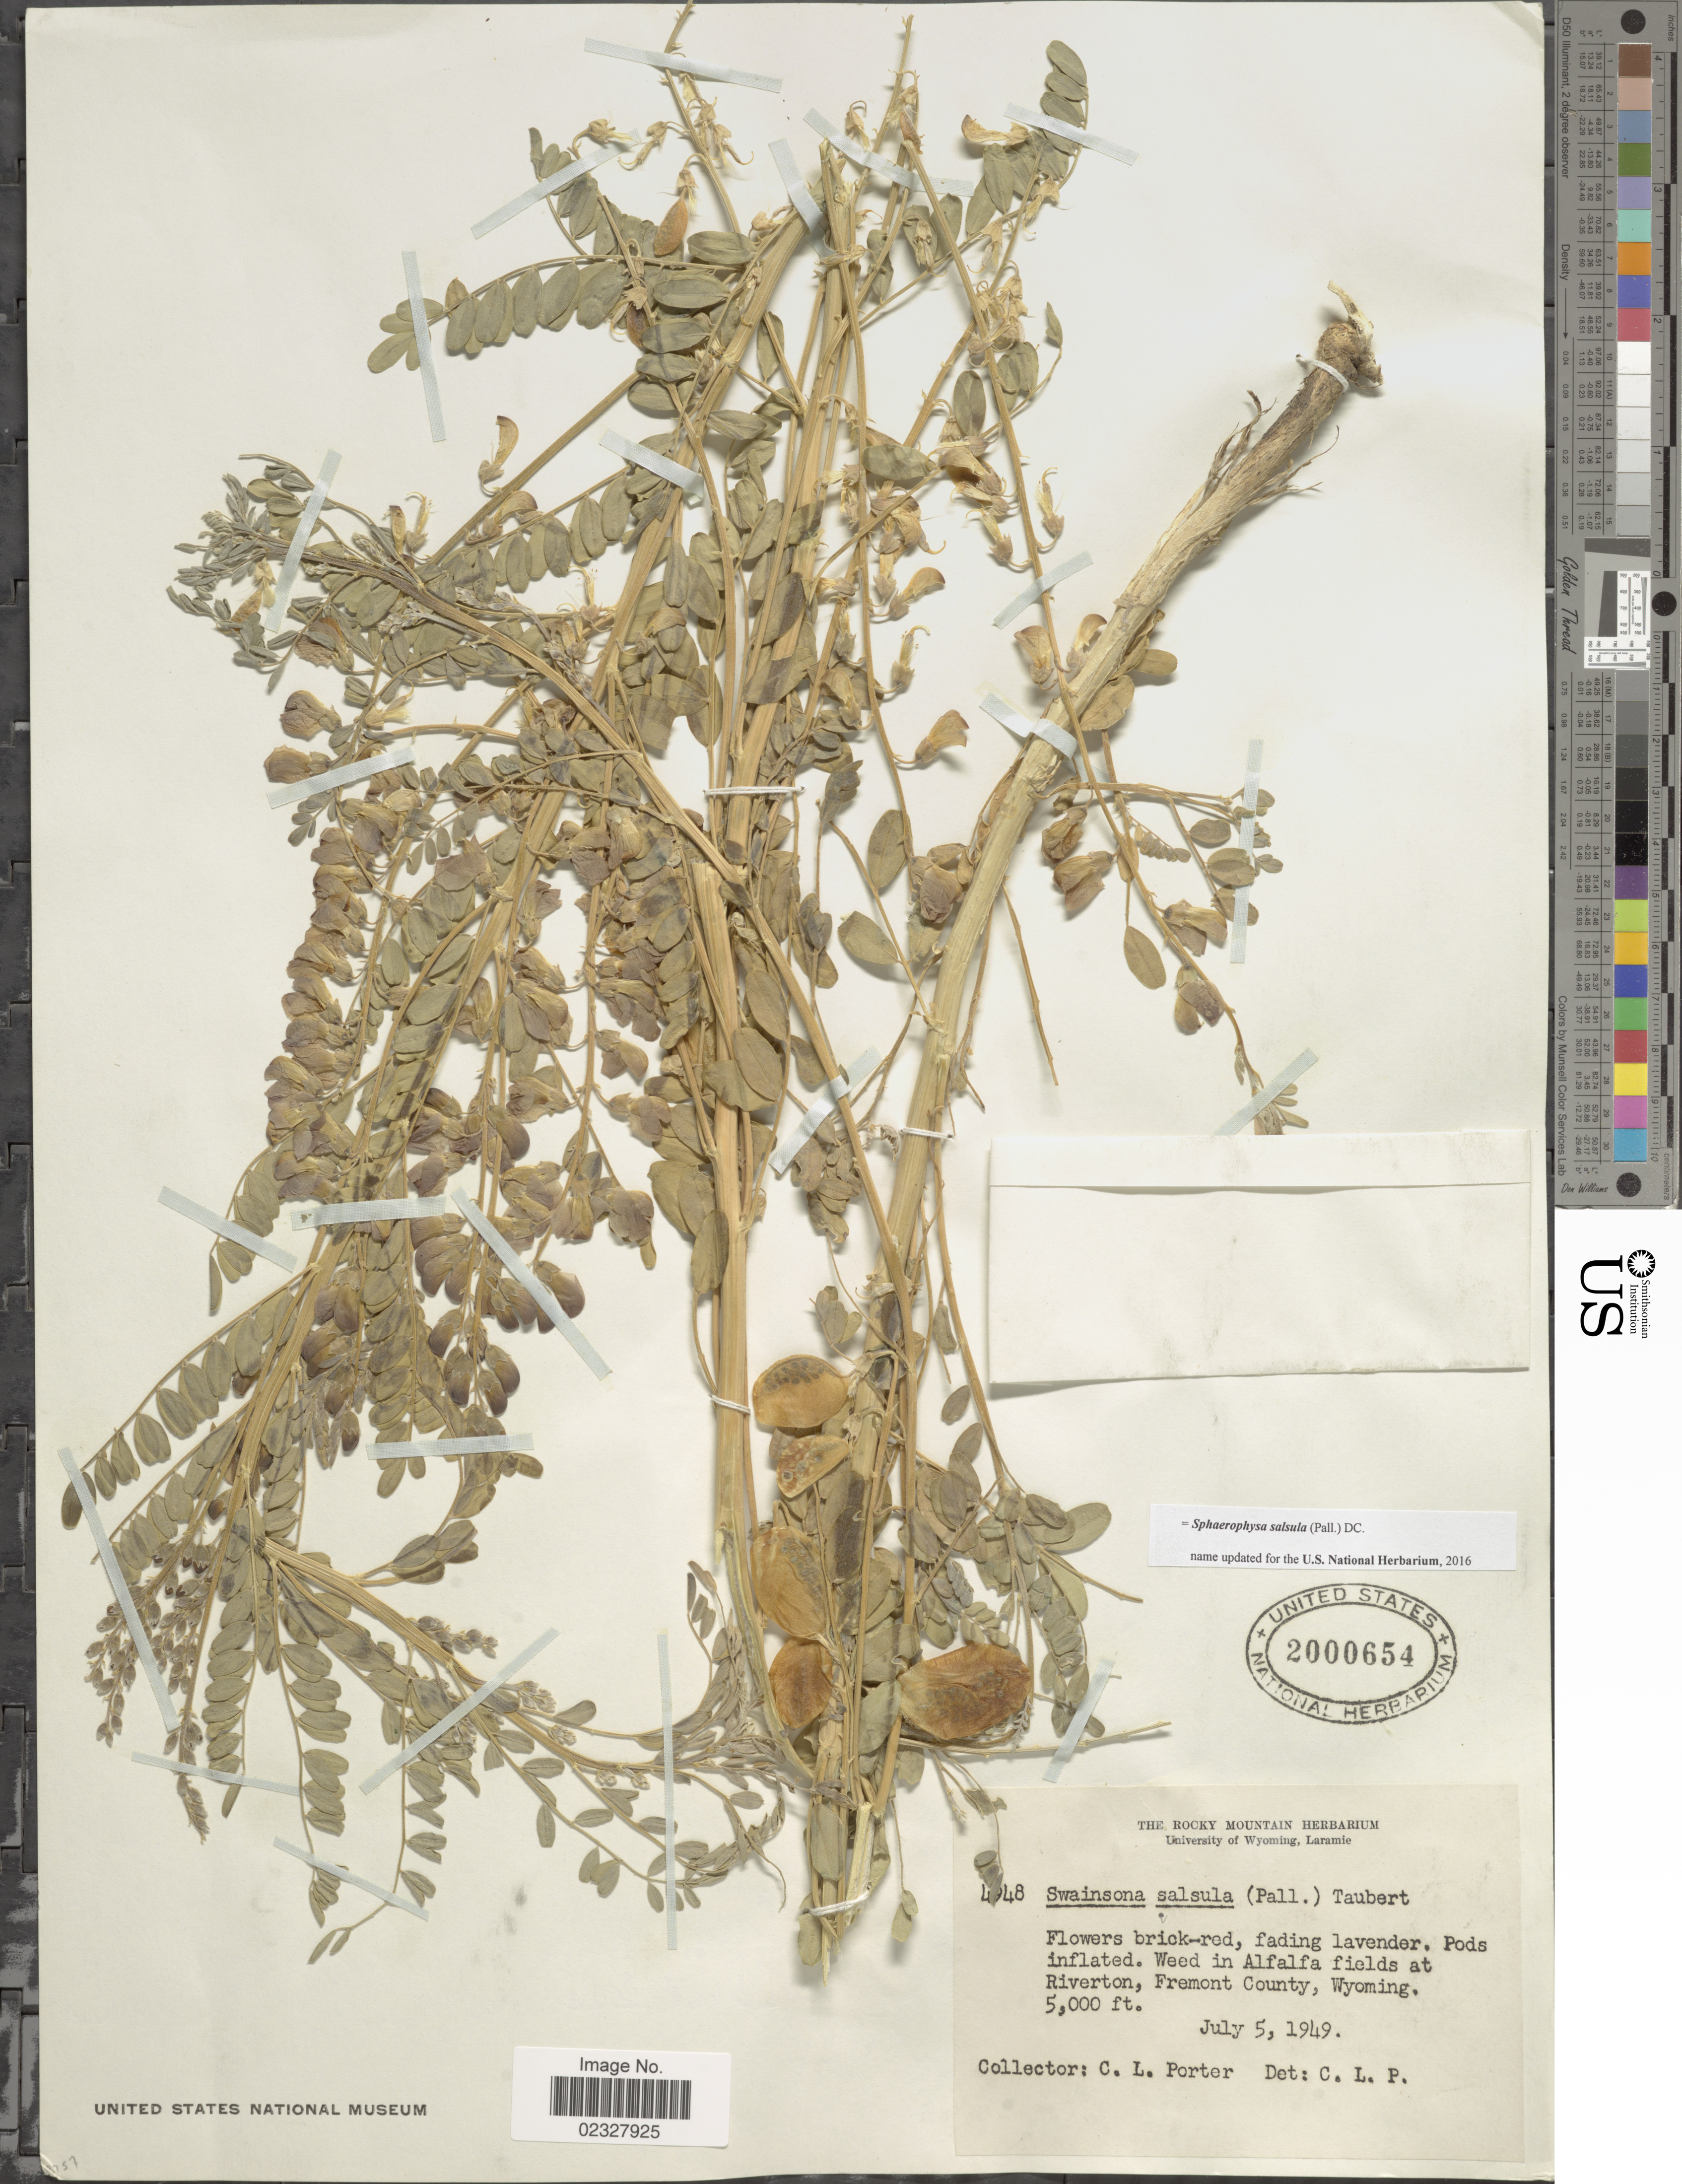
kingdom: Plantae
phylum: Tracheophyta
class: Magnoliopsida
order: Fabales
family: Fabaceae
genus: Sphaerophysa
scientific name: Sphaerophysa salsula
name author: (Pall.) DC.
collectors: C. L. Porter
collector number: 4948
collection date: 1949-07-05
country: United States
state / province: Wyoming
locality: Weed in Alfaalfa fields at Riverton, Fremont County, Wyoming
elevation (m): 1524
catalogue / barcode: US 2000654